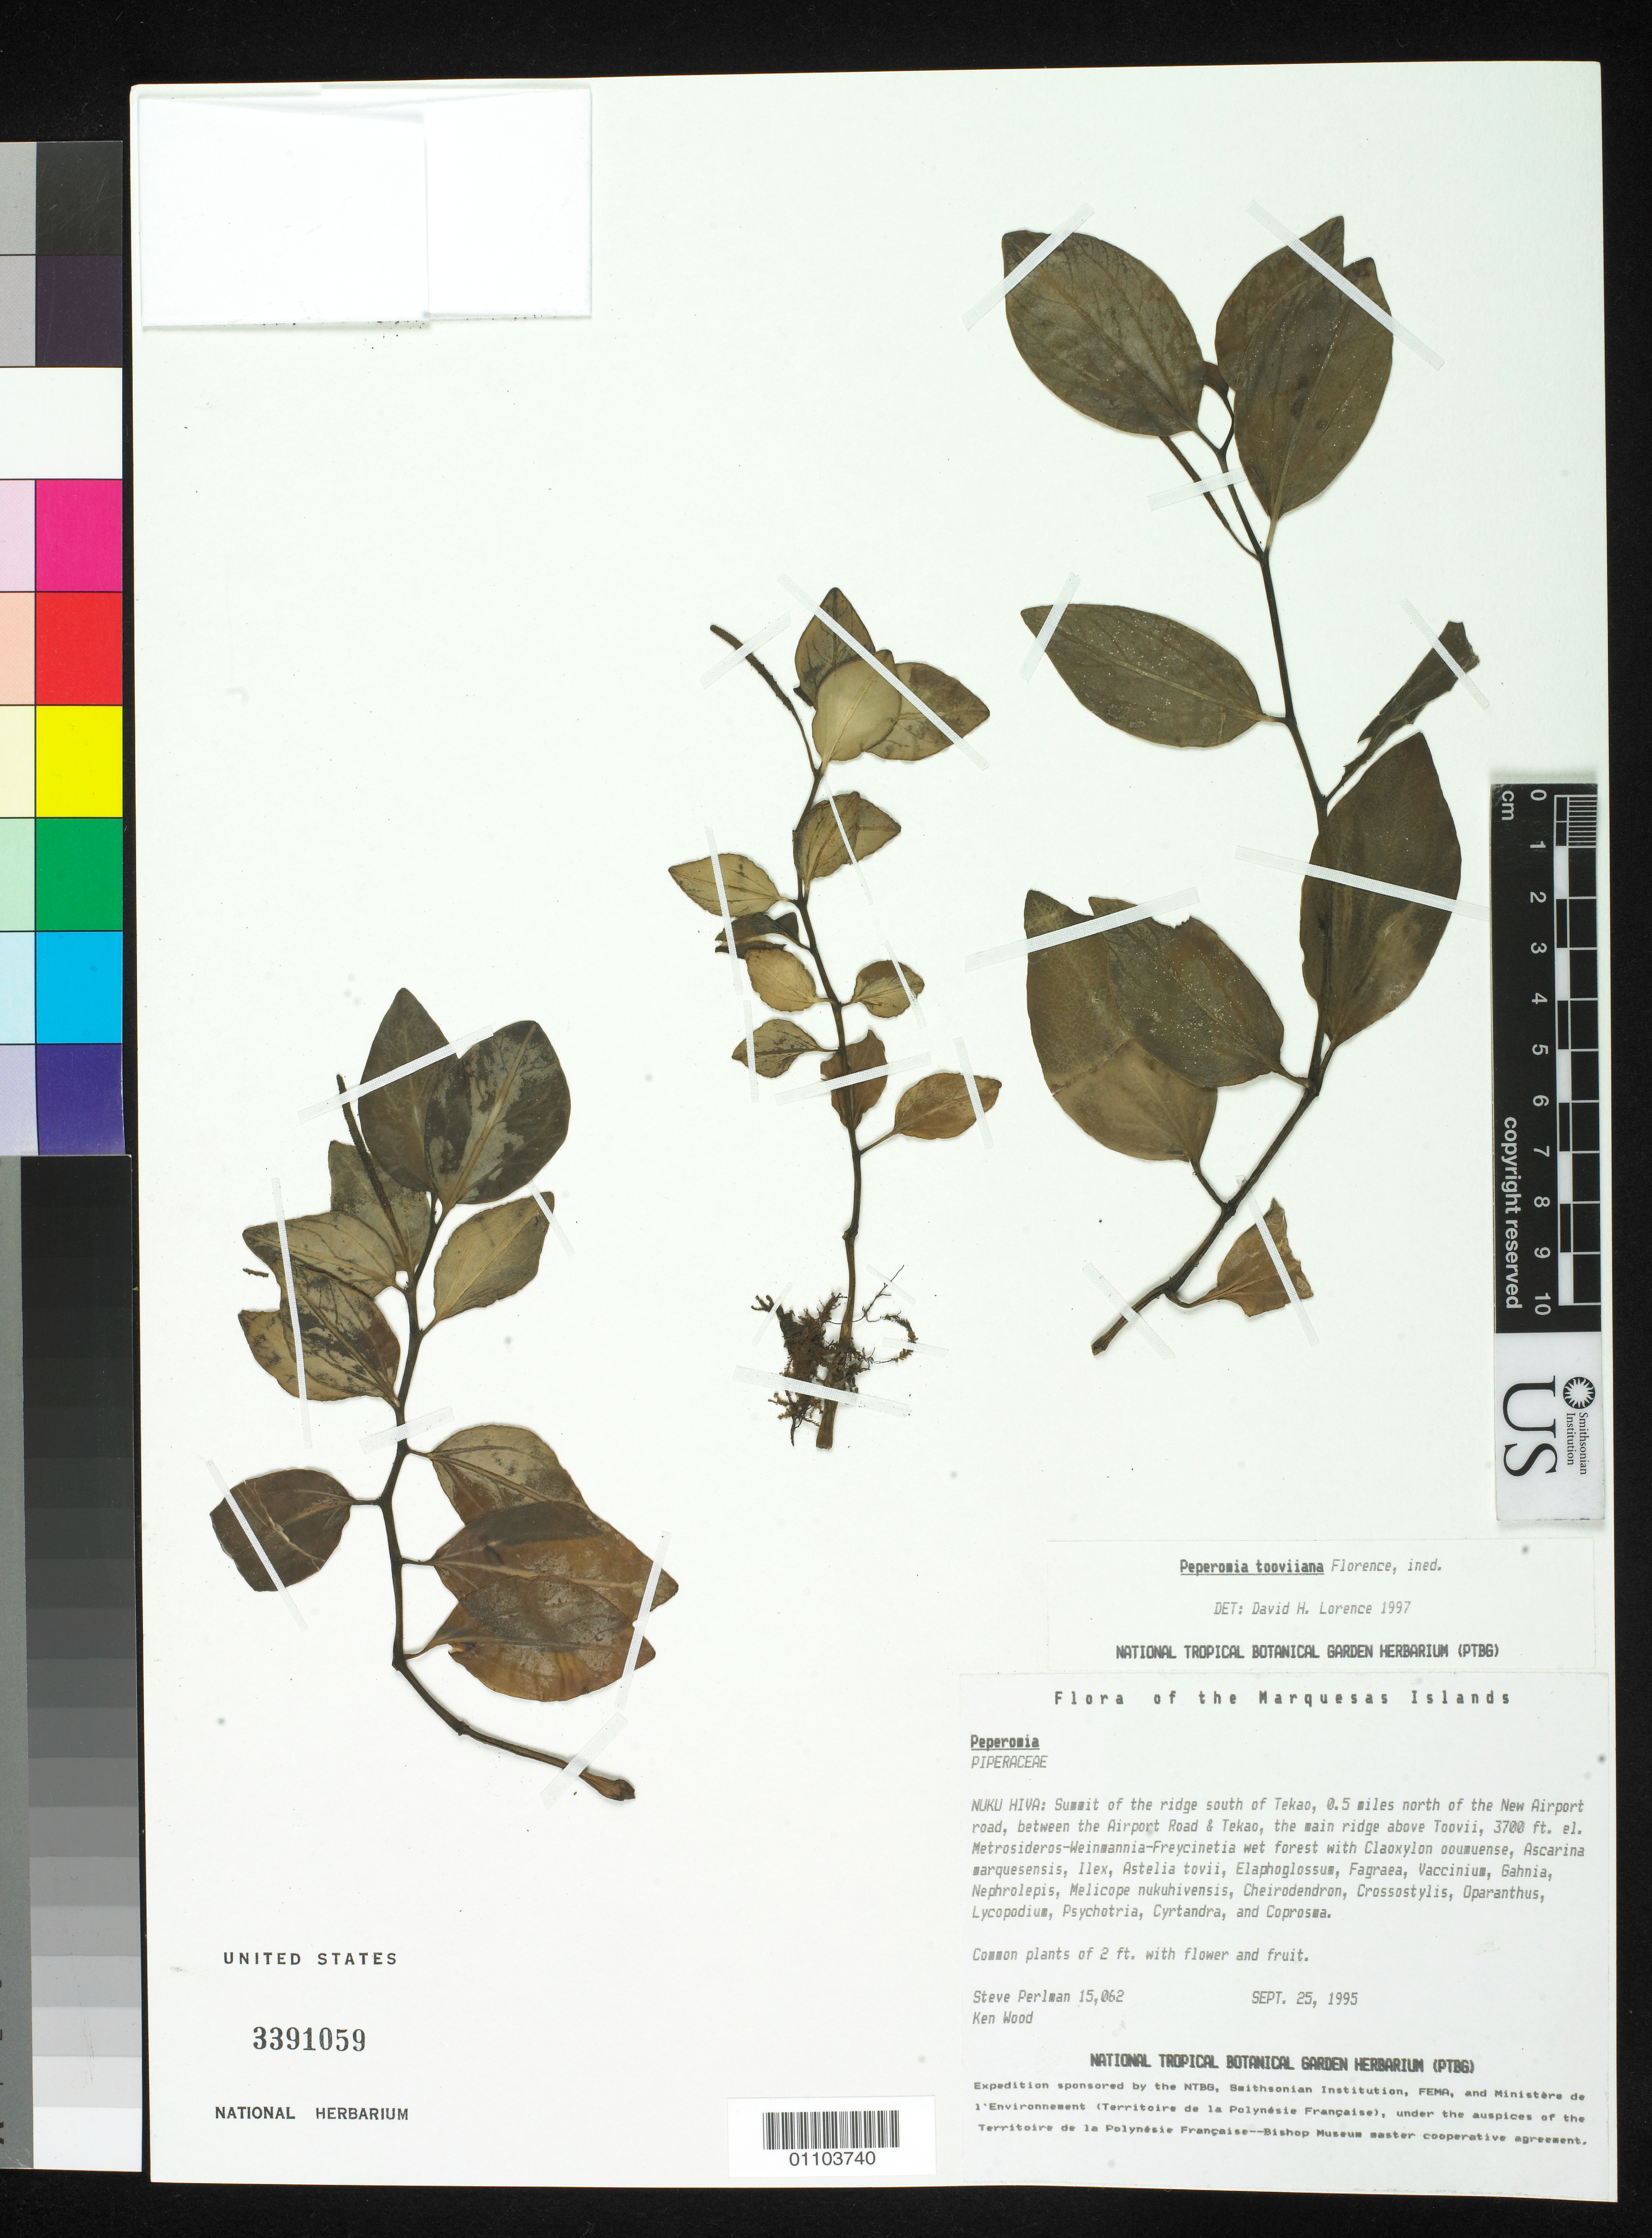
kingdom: Plantae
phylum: Tracheophyta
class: Magnoliopsida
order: Piperales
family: Piperaceae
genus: Peperomia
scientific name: Peperomia tooviiana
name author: J. Florence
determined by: Lorence, David H., (PTBG), National Tropical Botanical Garden (UNITED STATES)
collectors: S. P. Perlman & K. R. Wood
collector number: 15062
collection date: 1995-09-25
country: French Polynesia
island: Nuku Hiva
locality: Summit of ridge S of Tekao, 0.5 mile N New Airport Road, between Airport Road & Tekao, main ridge above Toovii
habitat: In Metrosideros - Weinmannia - Freycinetia wet forest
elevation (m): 1128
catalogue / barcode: US 3391059